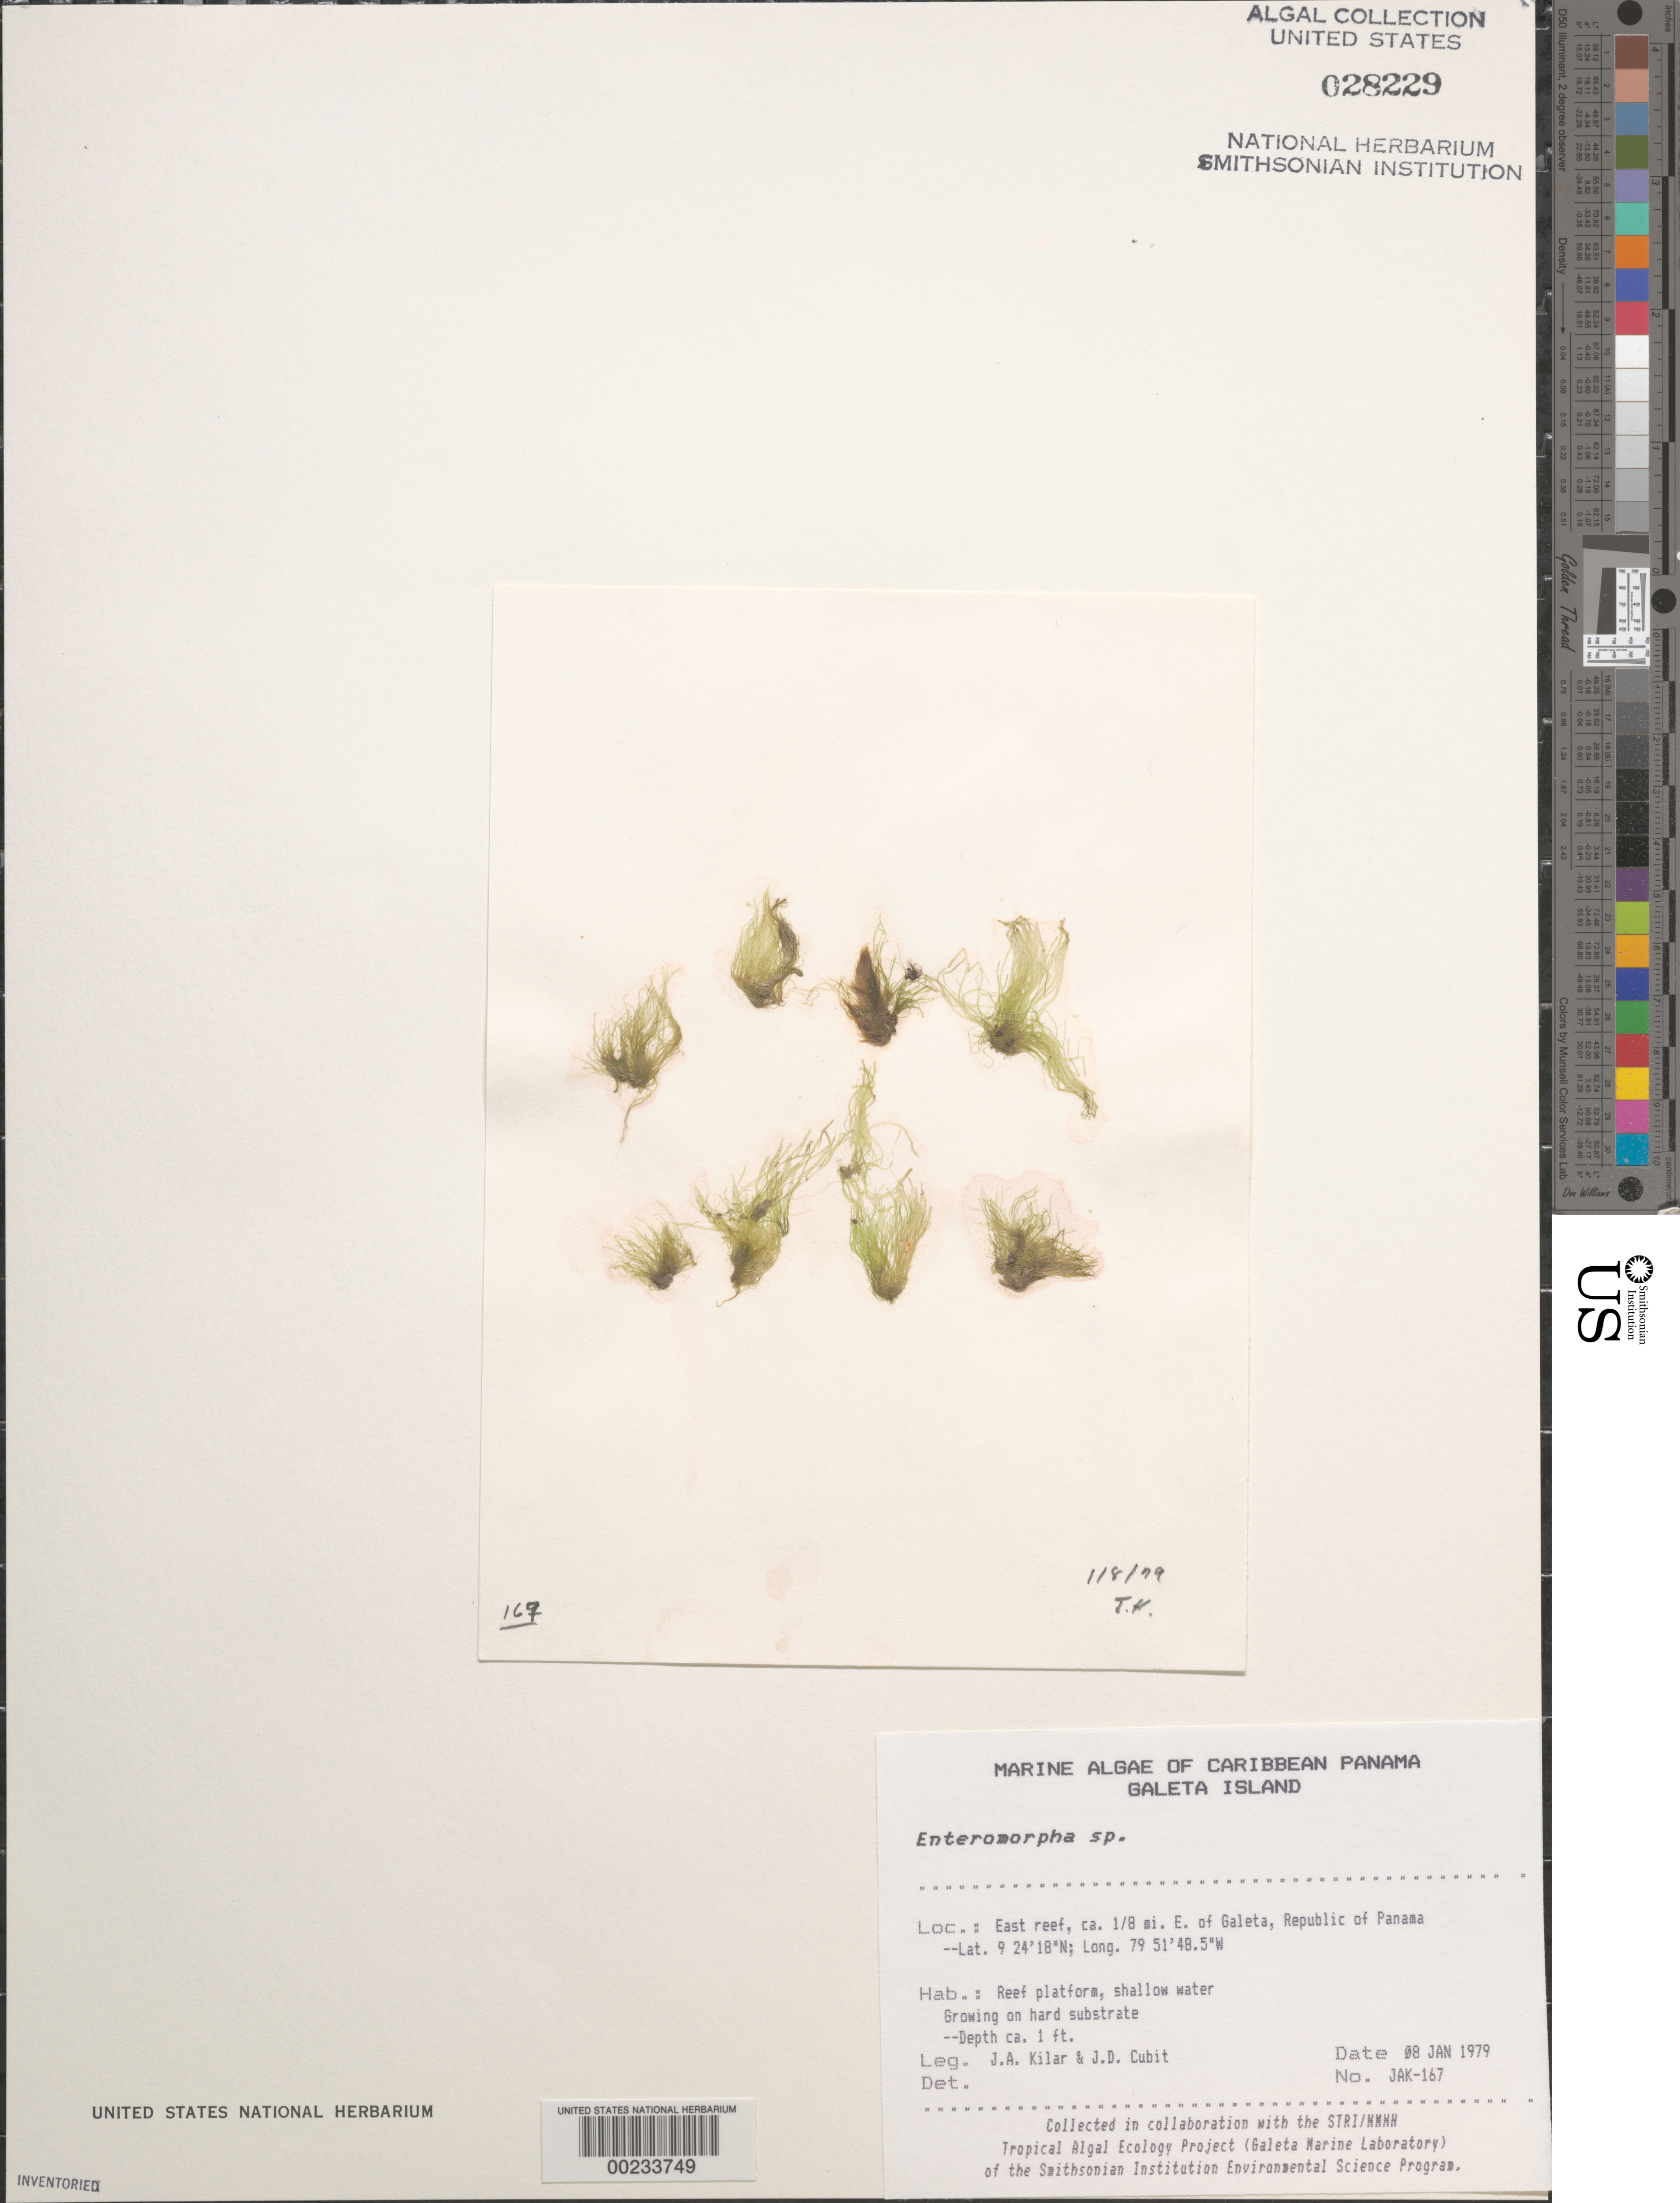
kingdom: Plantae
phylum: Chlorophyta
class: Ulvophyceae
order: Ulvales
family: Ulvaceae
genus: Ulva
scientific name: Ulva intestinalis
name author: L.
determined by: Algae name updating Project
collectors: J. A. Kilar & J. Cubit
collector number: JAK-167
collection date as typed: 08 Jan 1979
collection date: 1979-01-08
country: Panama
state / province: Colón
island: Galeta Island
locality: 1/8th mile east of Galeta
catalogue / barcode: US 28229